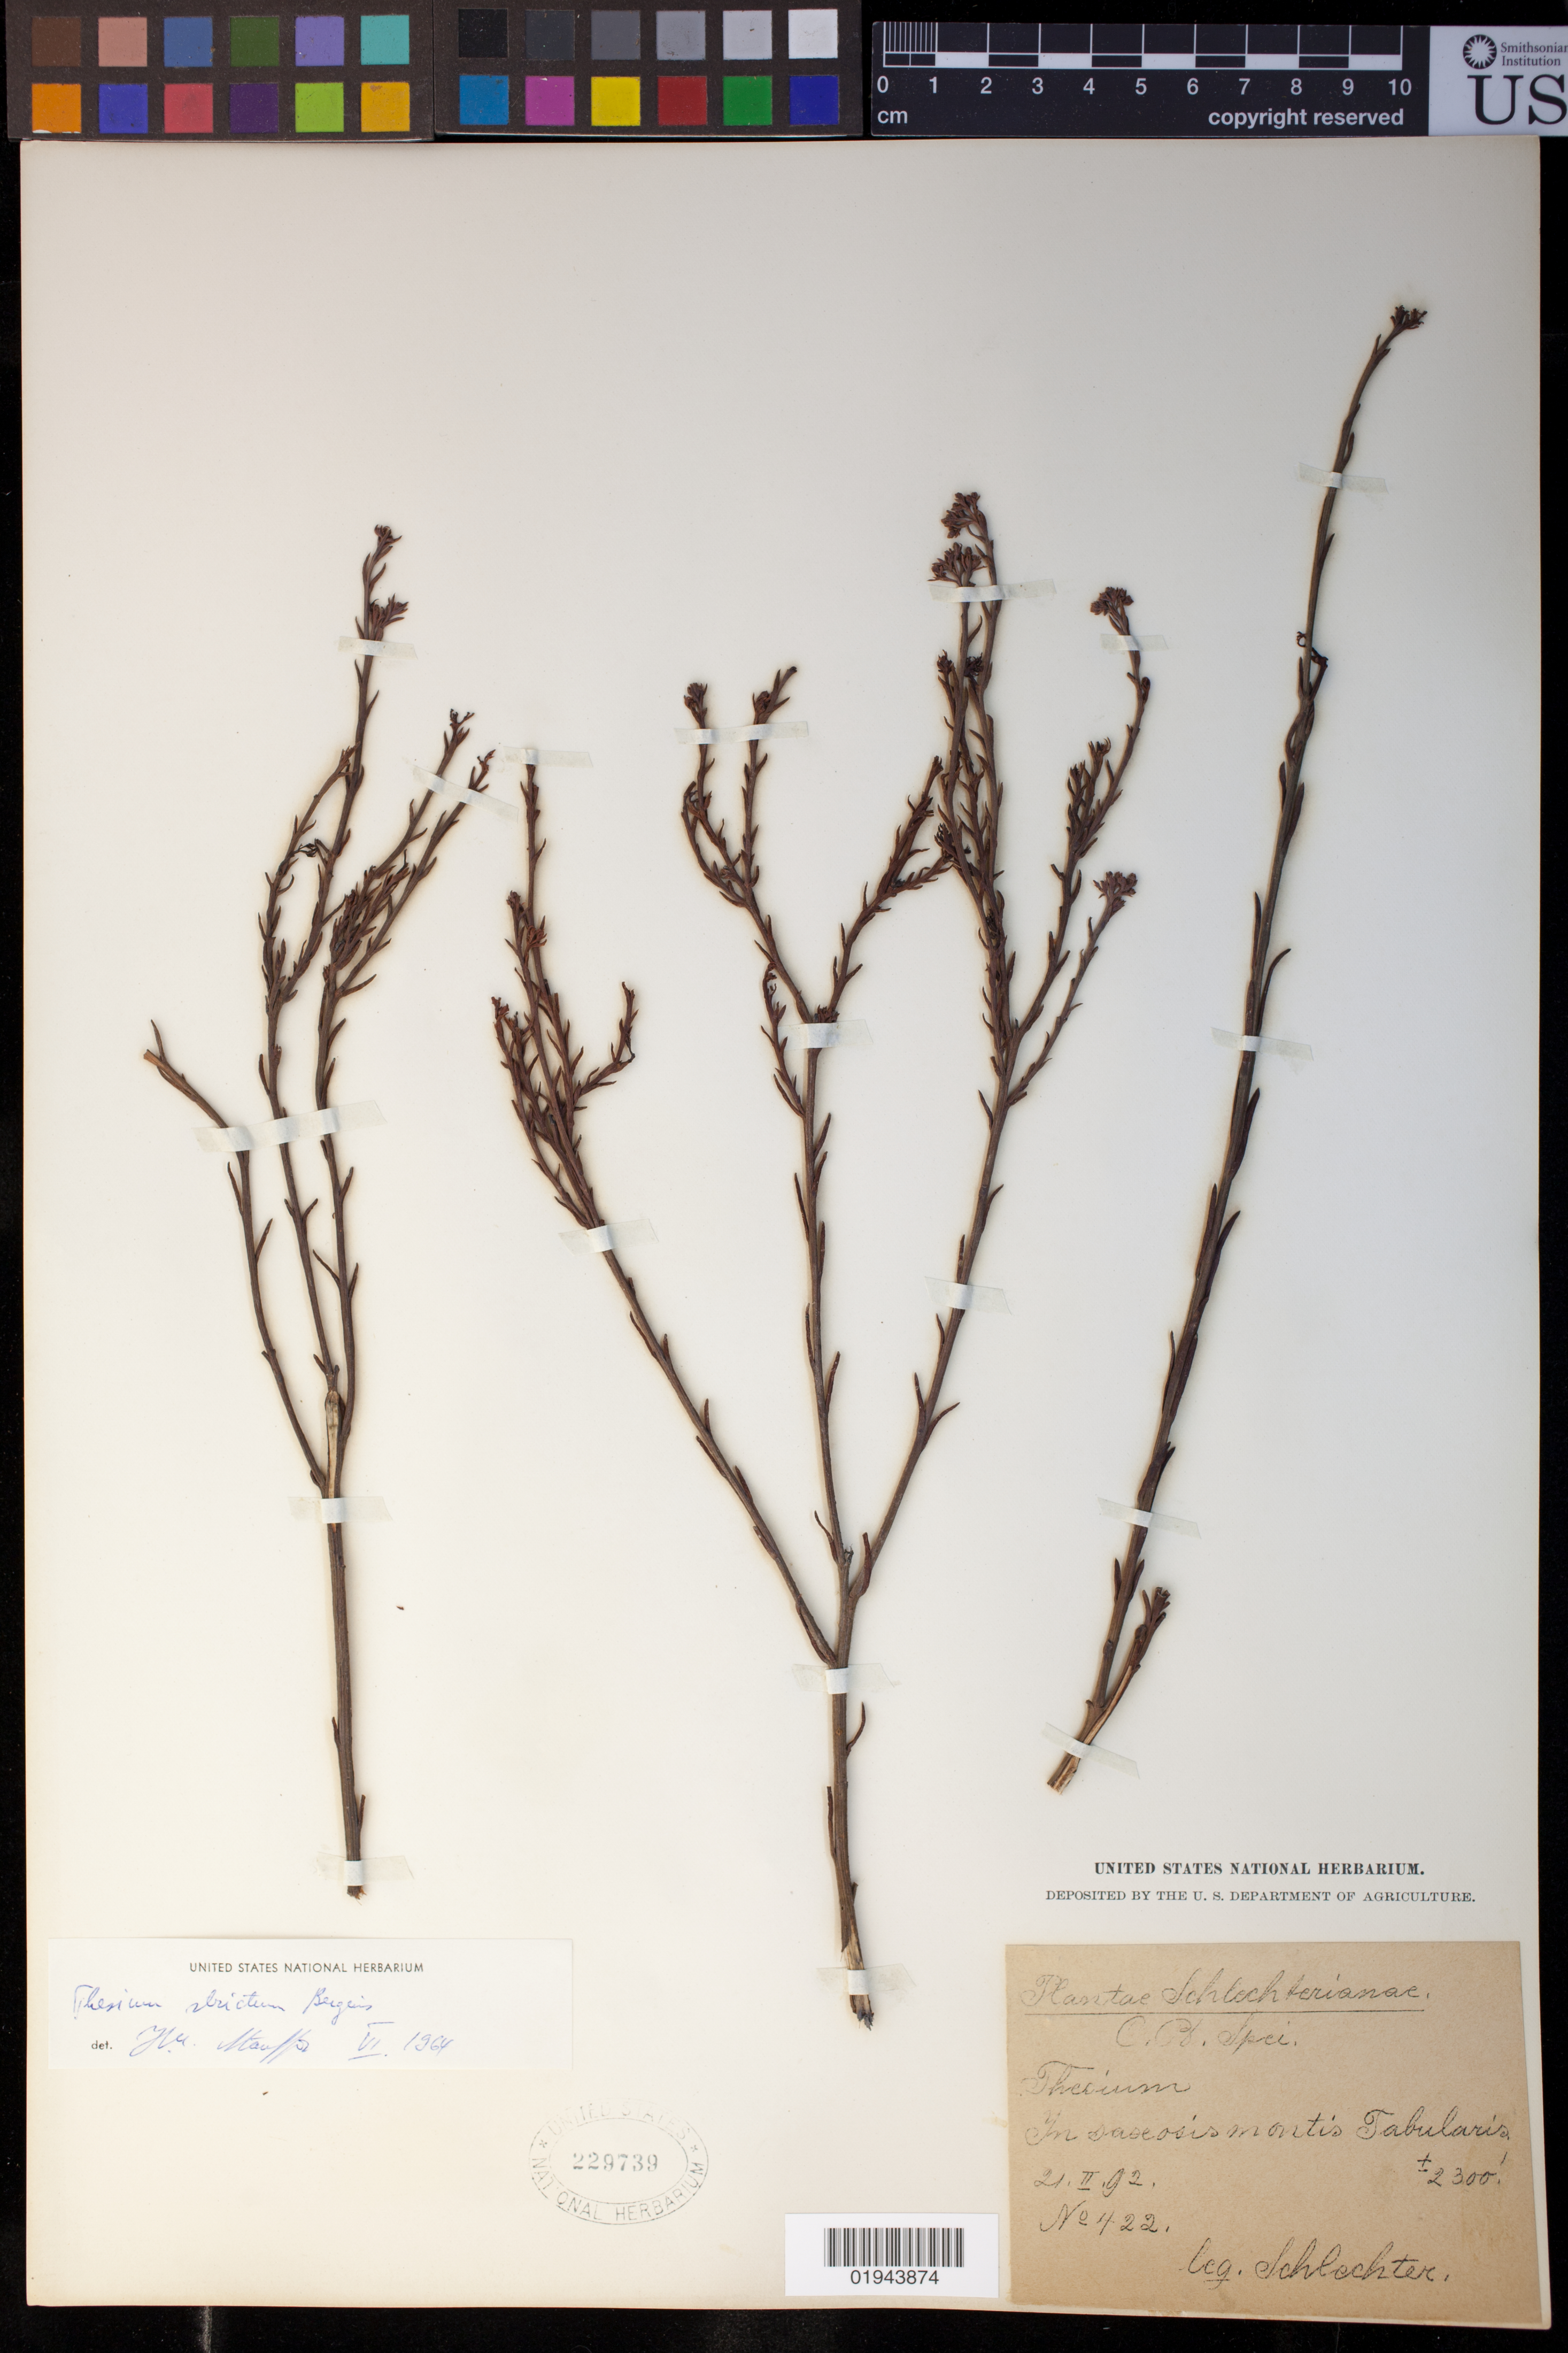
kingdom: Plantae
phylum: Tracheophyta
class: Magnoliopsida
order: Santalales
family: Thesiaceae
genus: Thesium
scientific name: Thesium strictum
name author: P.J. Bergius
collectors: Schlechter, --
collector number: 422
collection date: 1892-02-21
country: South Africa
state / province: Western Cape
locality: montis Tabularis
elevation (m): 701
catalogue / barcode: US 229739